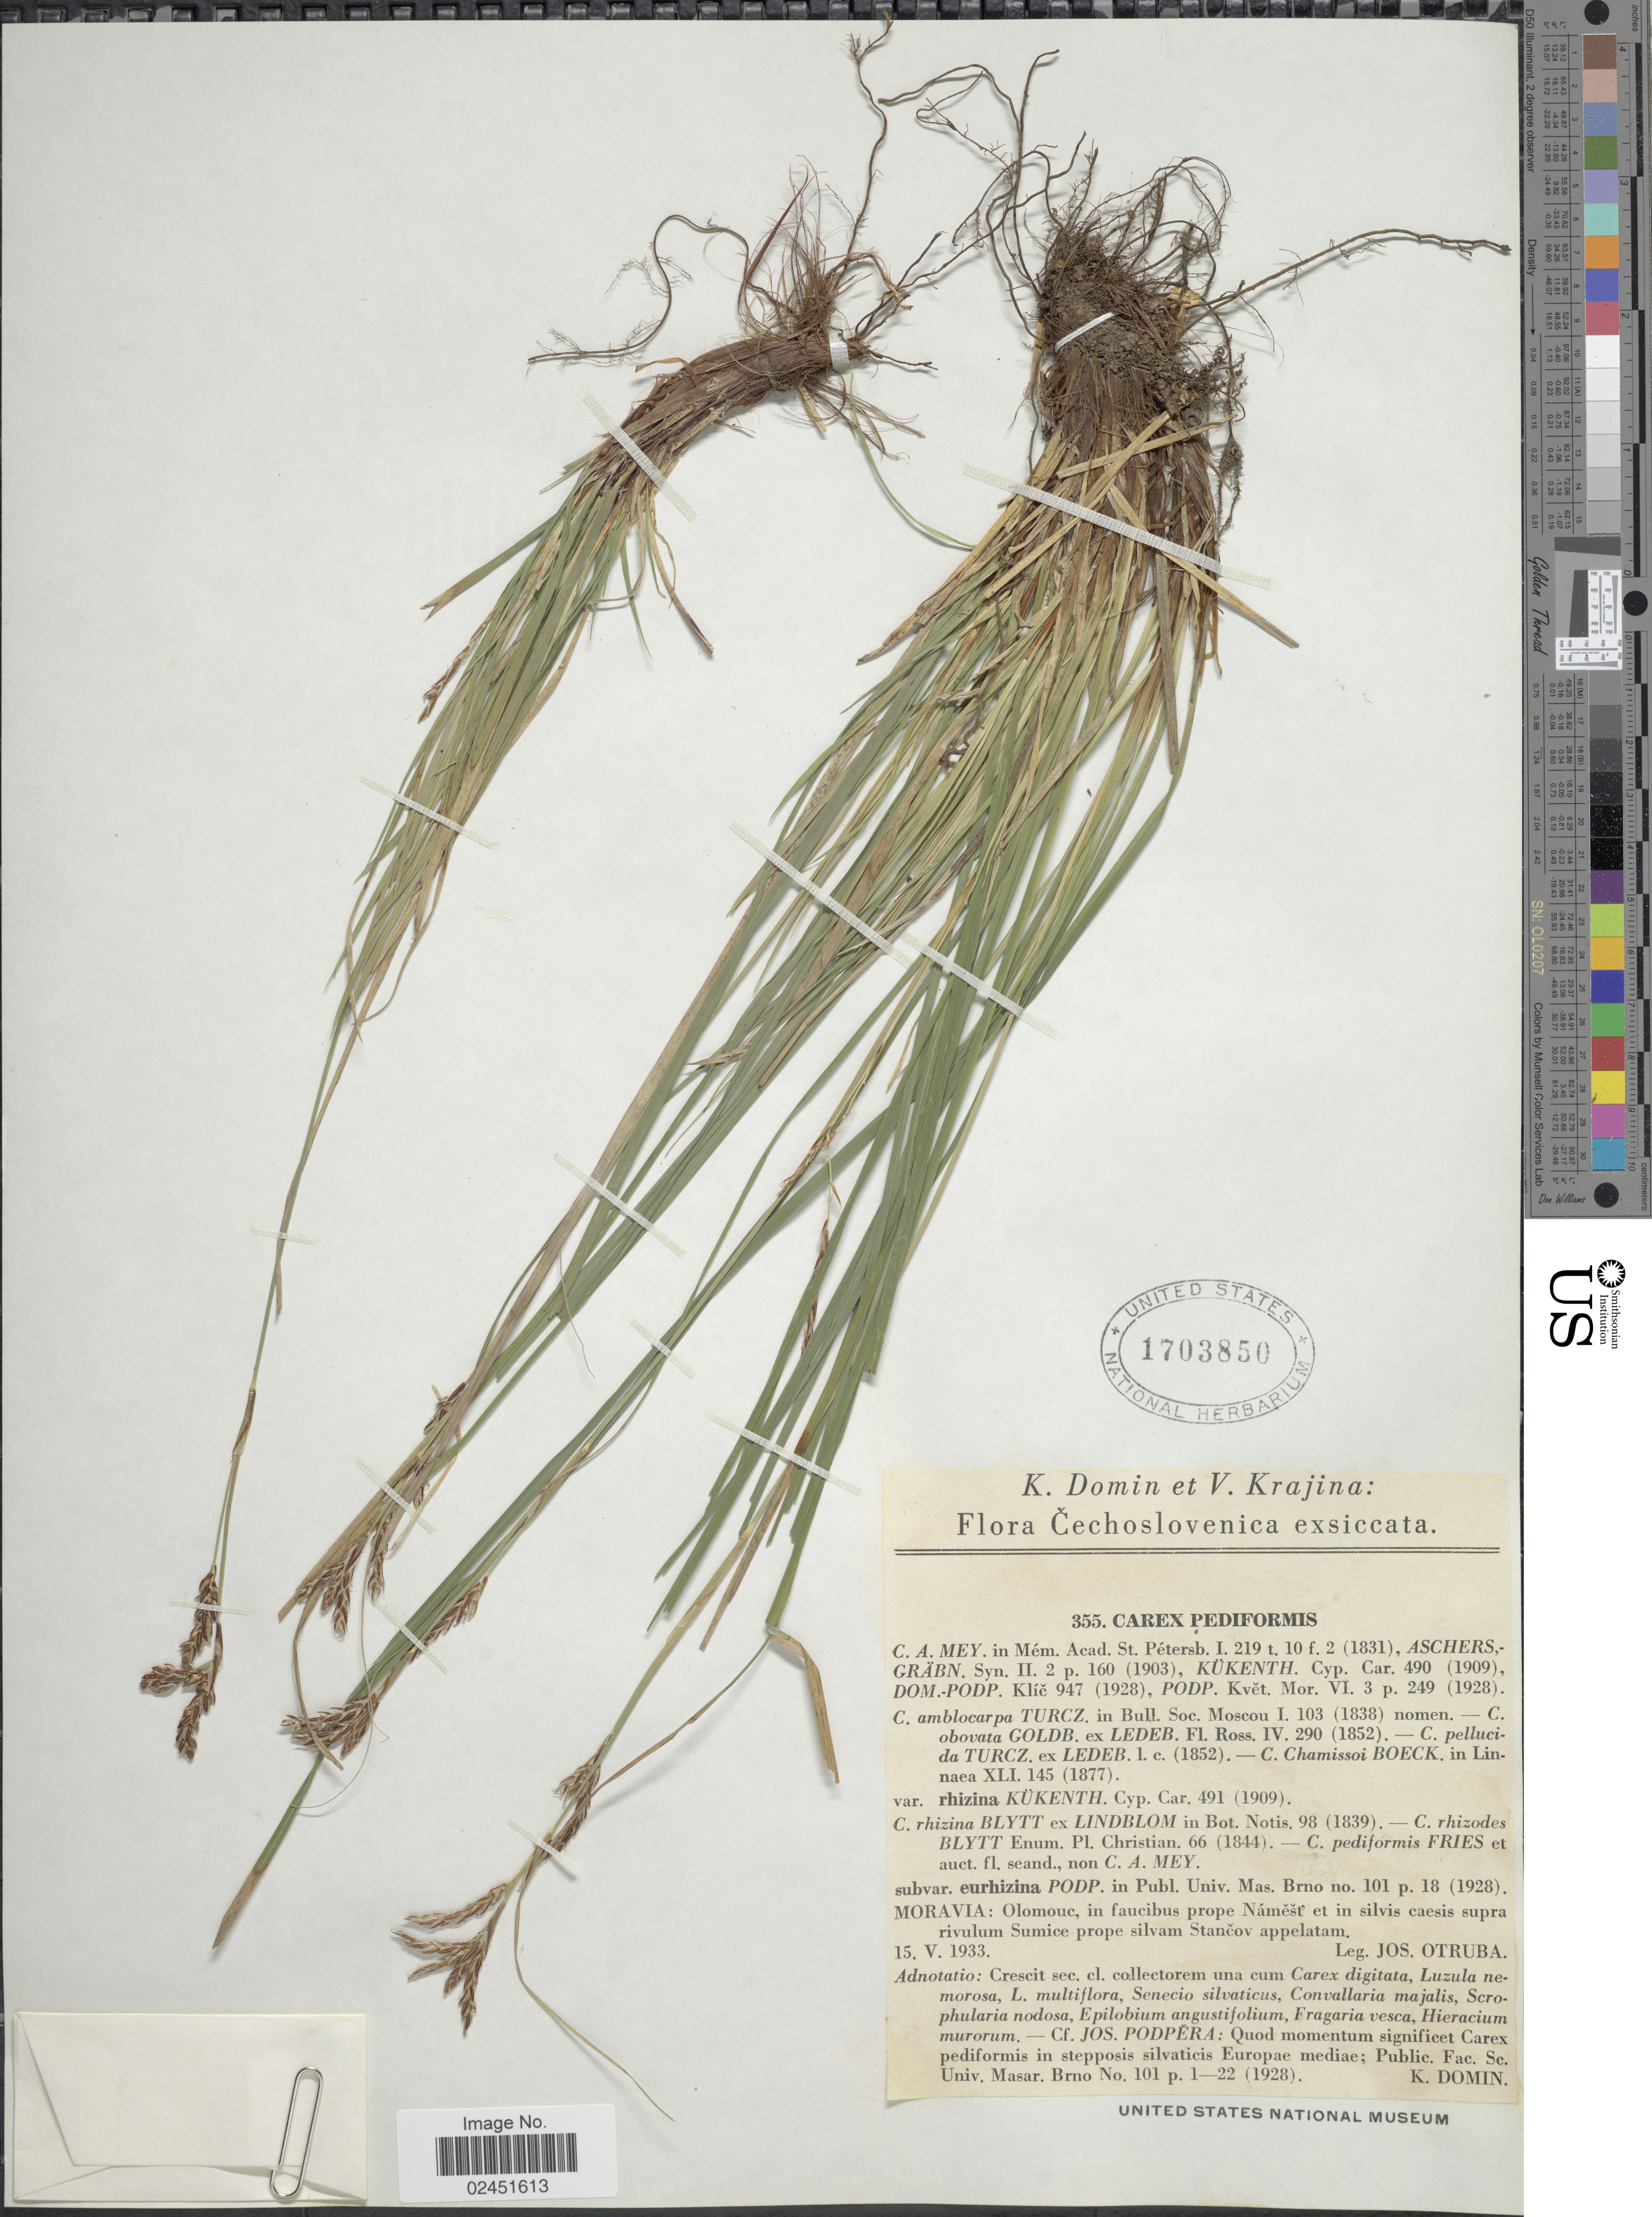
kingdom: Plantae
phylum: Tracheophyta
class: Liliopsida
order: Poales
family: Cyperaceae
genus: Carex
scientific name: Carex pediformis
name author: C.A. Mey.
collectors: J. Otruba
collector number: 355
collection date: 1933-05-15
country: Czechia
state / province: Olomouc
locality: Moravia: Olomouc, in faucibus prope Namest et in silvis caesis supra rivulum Sumice prope Stancov appelatam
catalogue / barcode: US 1703850